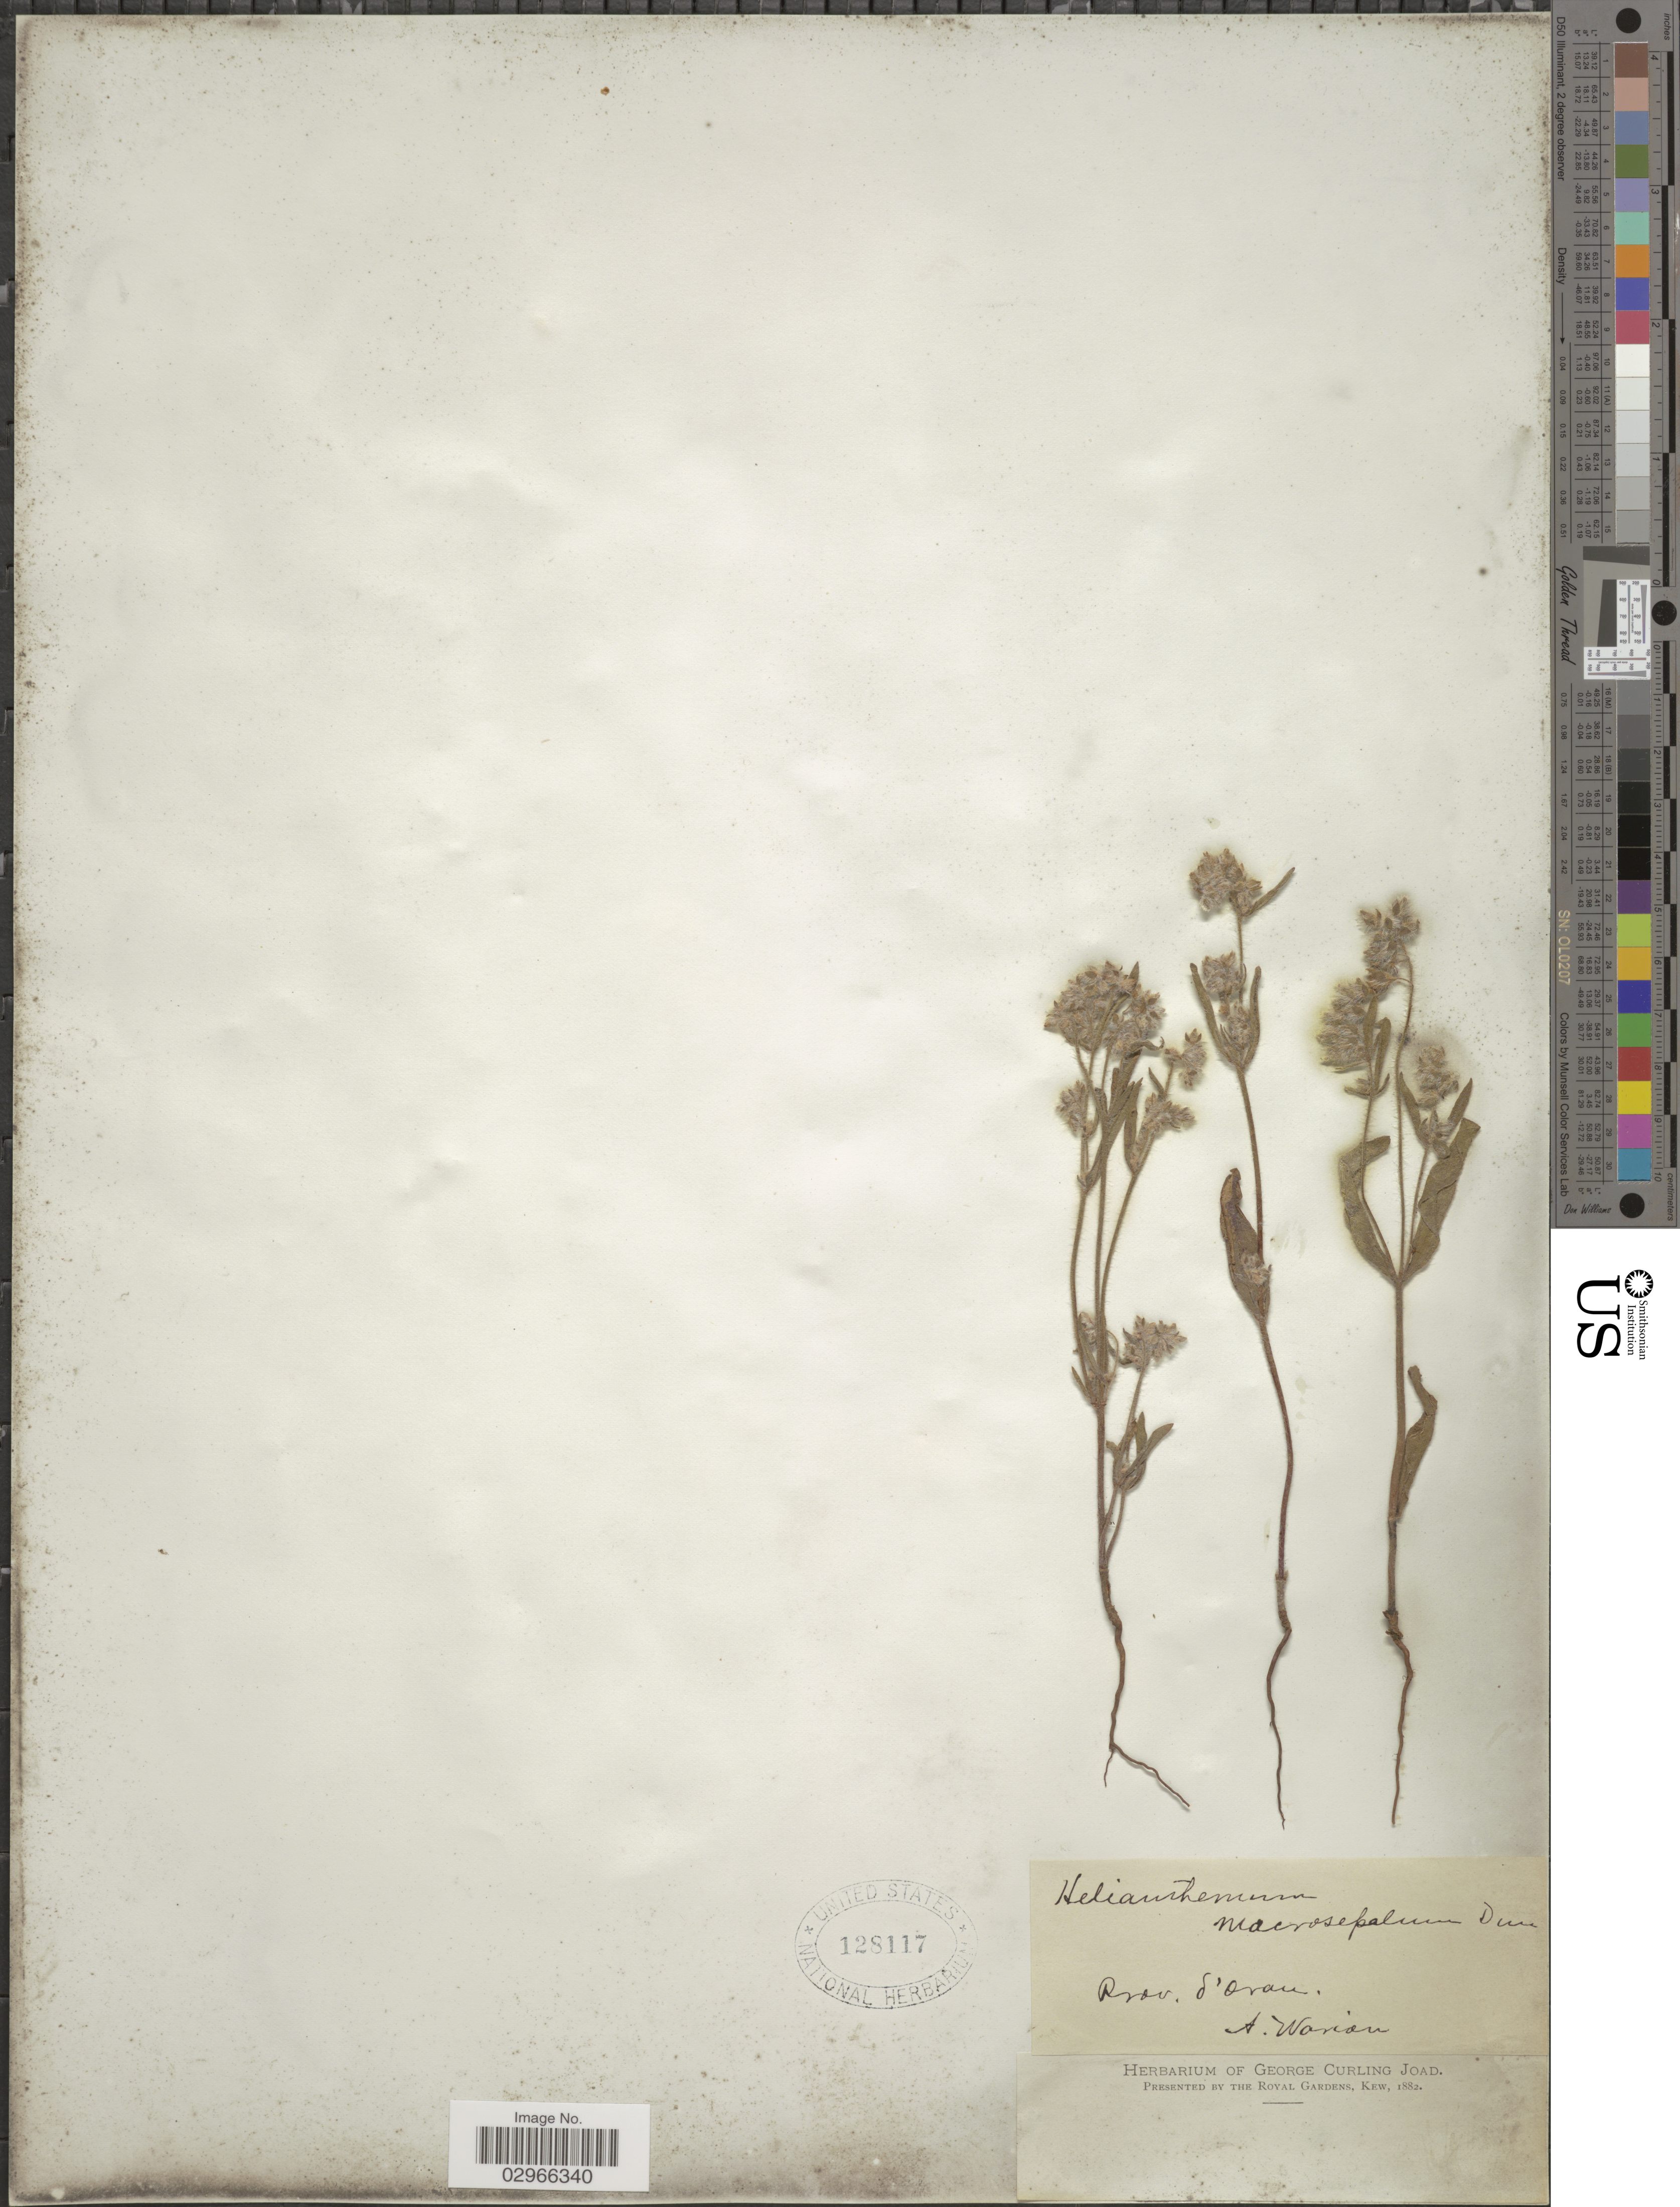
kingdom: Plantae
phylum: Tracheophyta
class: Magnoliopsida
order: Malvales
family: Cistaceae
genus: Tuberaria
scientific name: Tuberaria macrosepala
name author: (Coss.) Willk.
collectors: A. Warion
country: Algeria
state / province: Oran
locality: Prov. d'Oran.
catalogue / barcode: US 128117